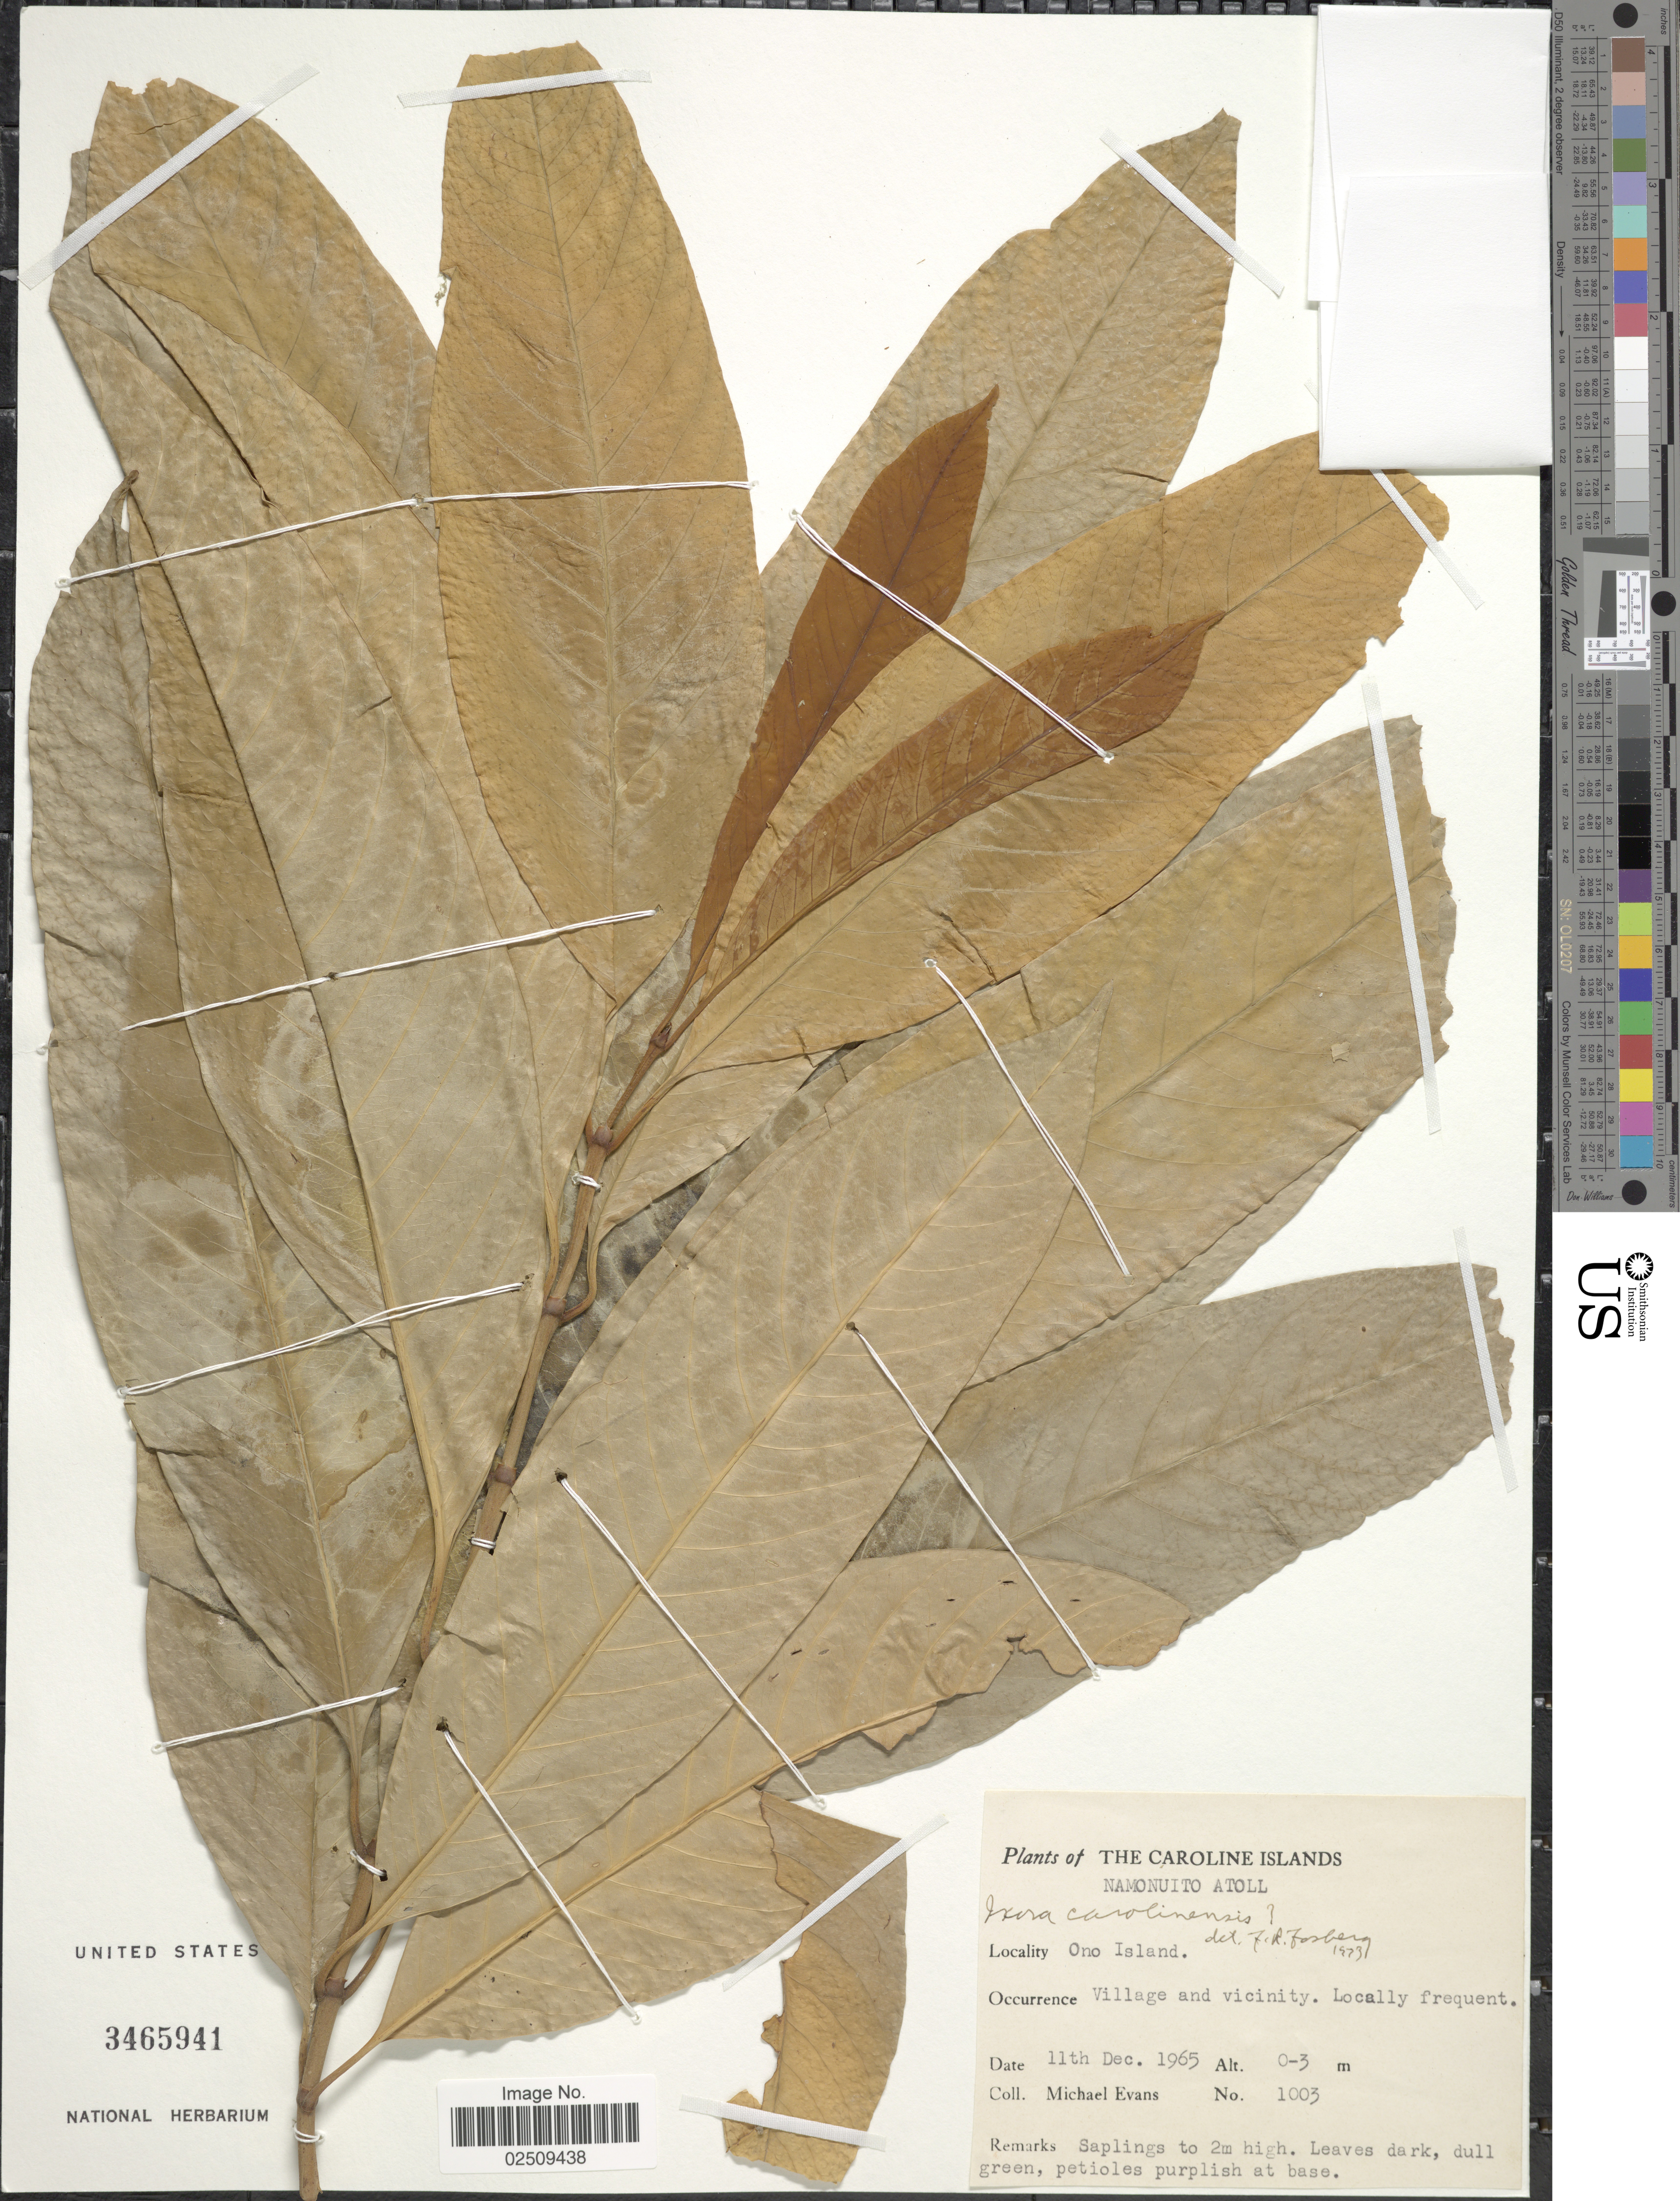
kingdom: Plantae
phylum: Tracheophyta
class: Magnoliopsida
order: Gentianales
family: Rubiaceae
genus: Ixora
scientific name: Ixora casei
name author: Hance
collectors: M. Evans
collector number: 1003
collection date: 1965-12-11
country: Micronesia, Federated States of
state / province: Truk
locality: The Caroline Islands, Namonuiot Atoll, Ono Island, Village and vicinity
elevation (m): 0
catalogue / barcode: US 3465941